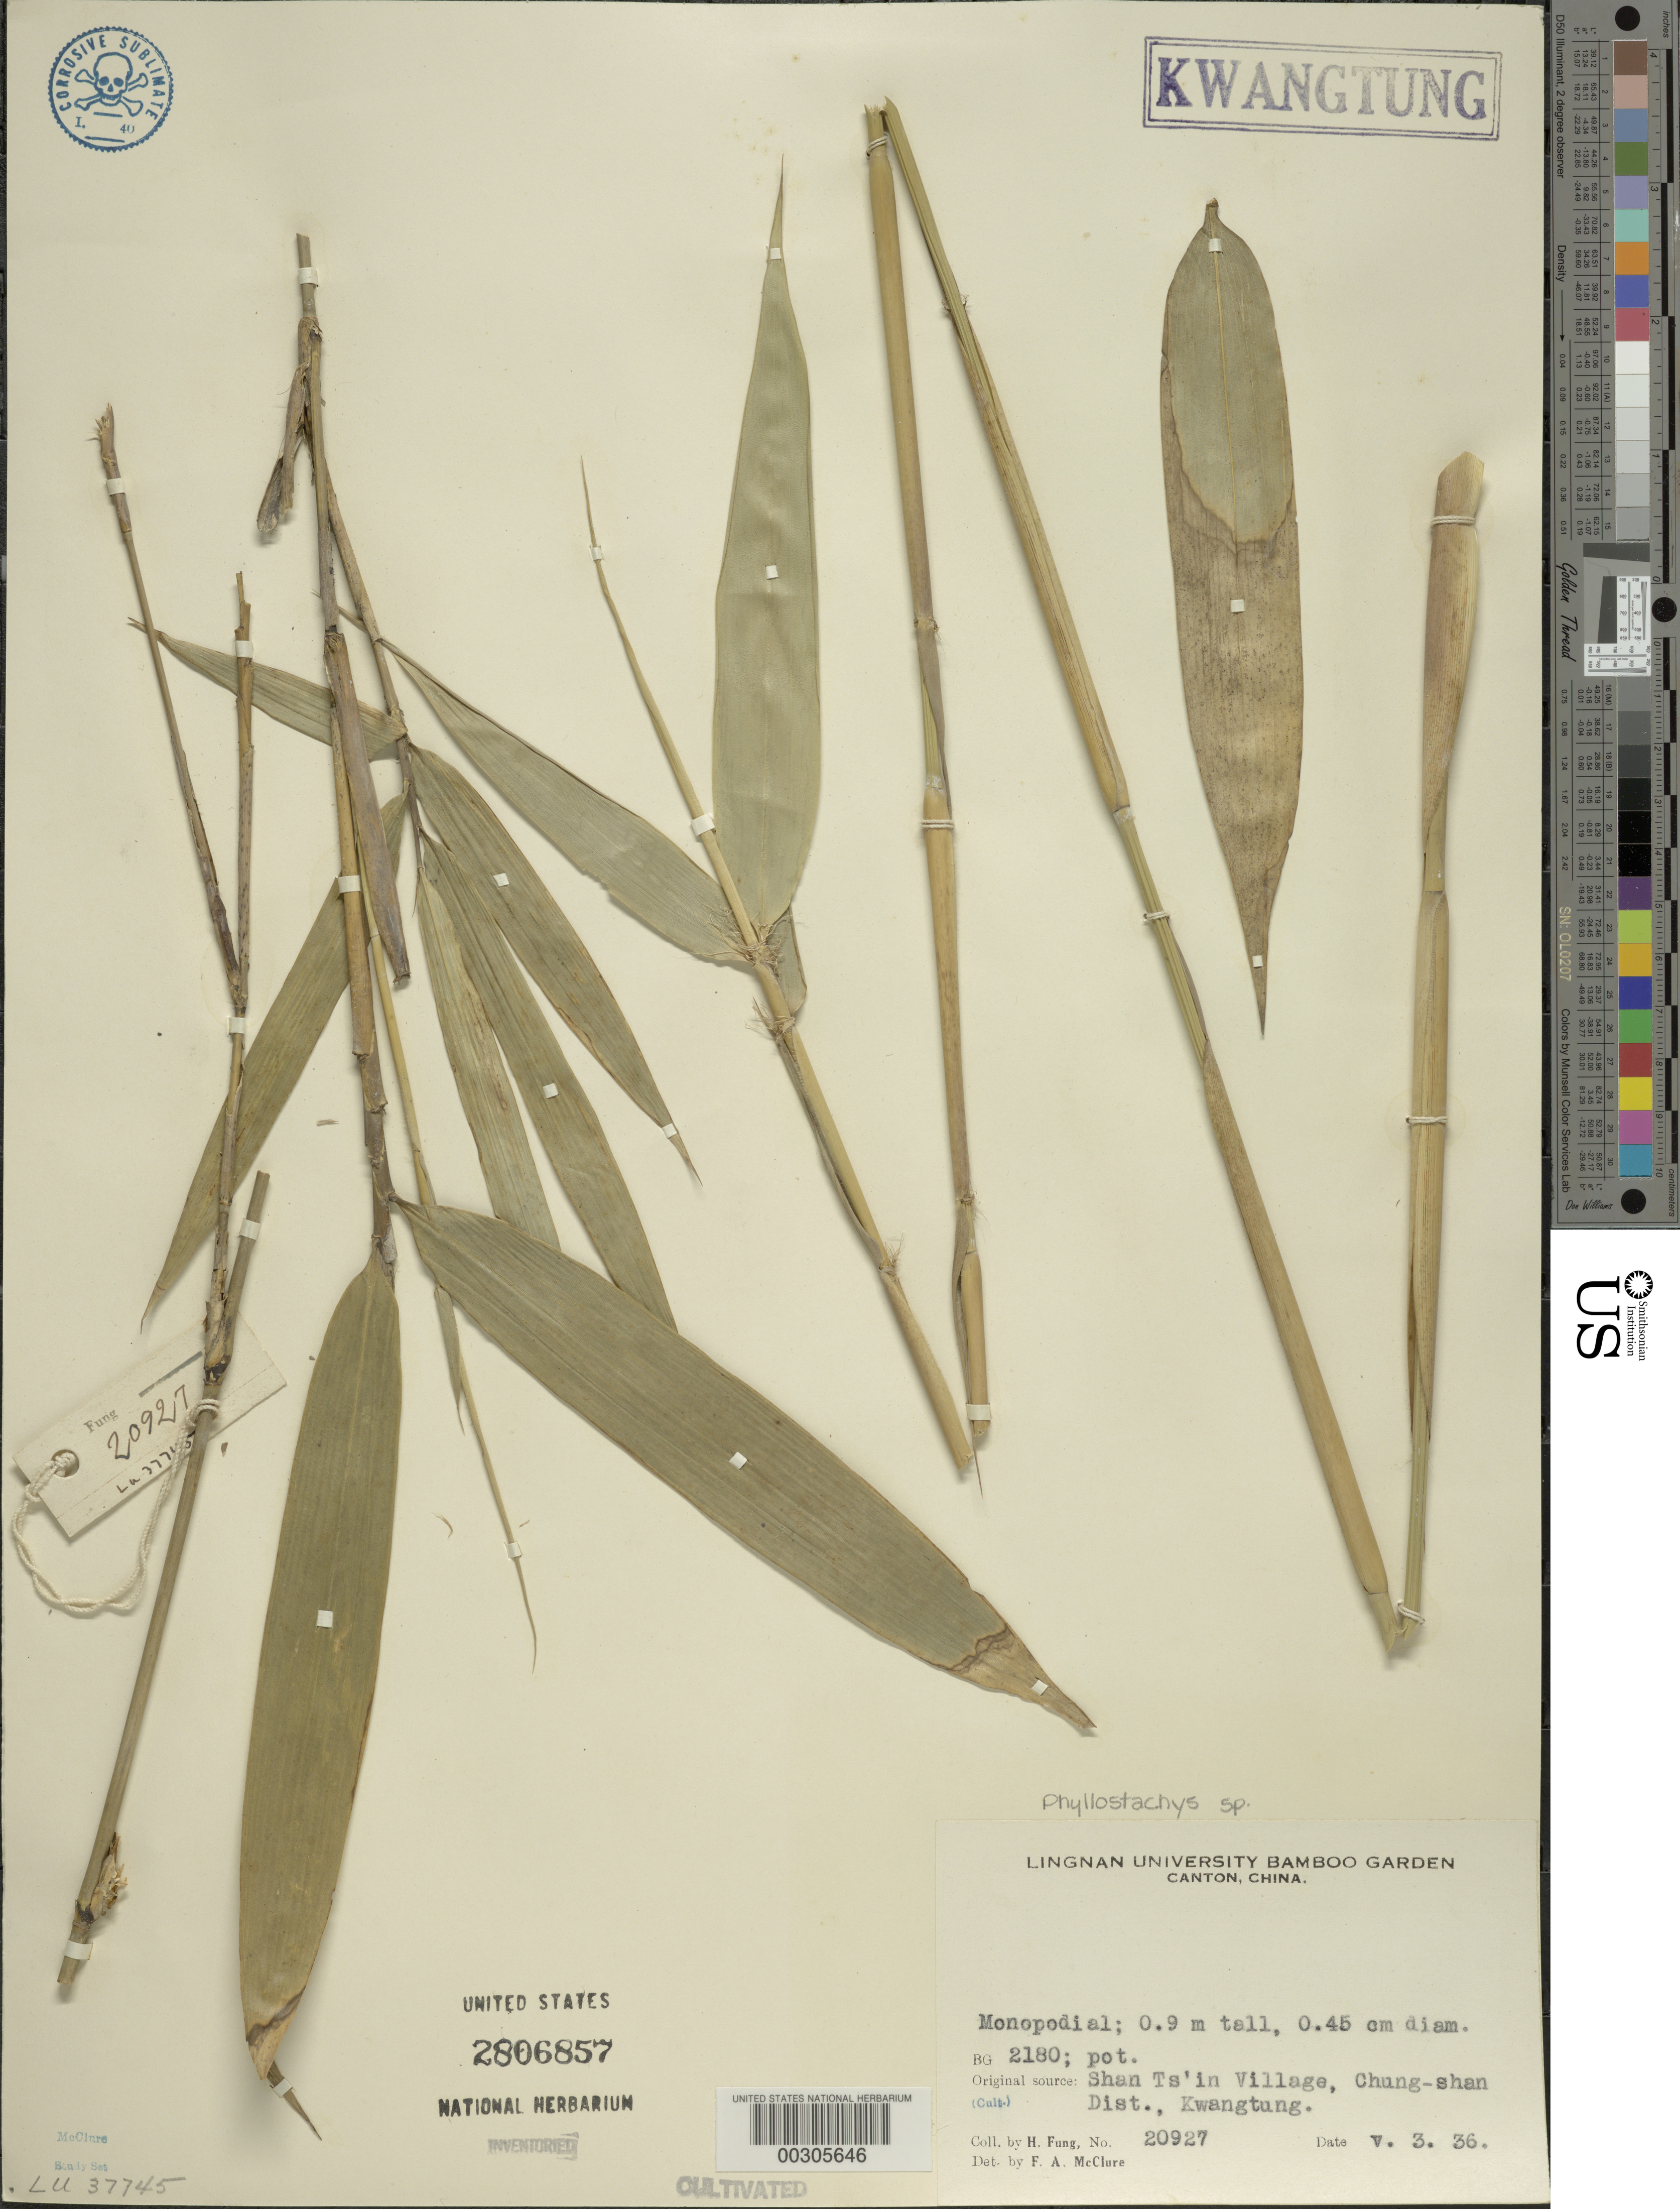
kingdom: Plantae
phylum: Tracheophyta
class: Liliopsida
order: Poales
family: Poaceae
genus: Phyllostachys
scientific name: Phyllostachys sp.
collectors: H. L. Fung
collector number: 20927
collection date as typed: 03 May 1936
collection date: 1936-05-03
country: China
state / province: Guangdong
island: Honam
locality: Lingnan Univ. Bamboo Garden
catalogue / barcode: US 2806857